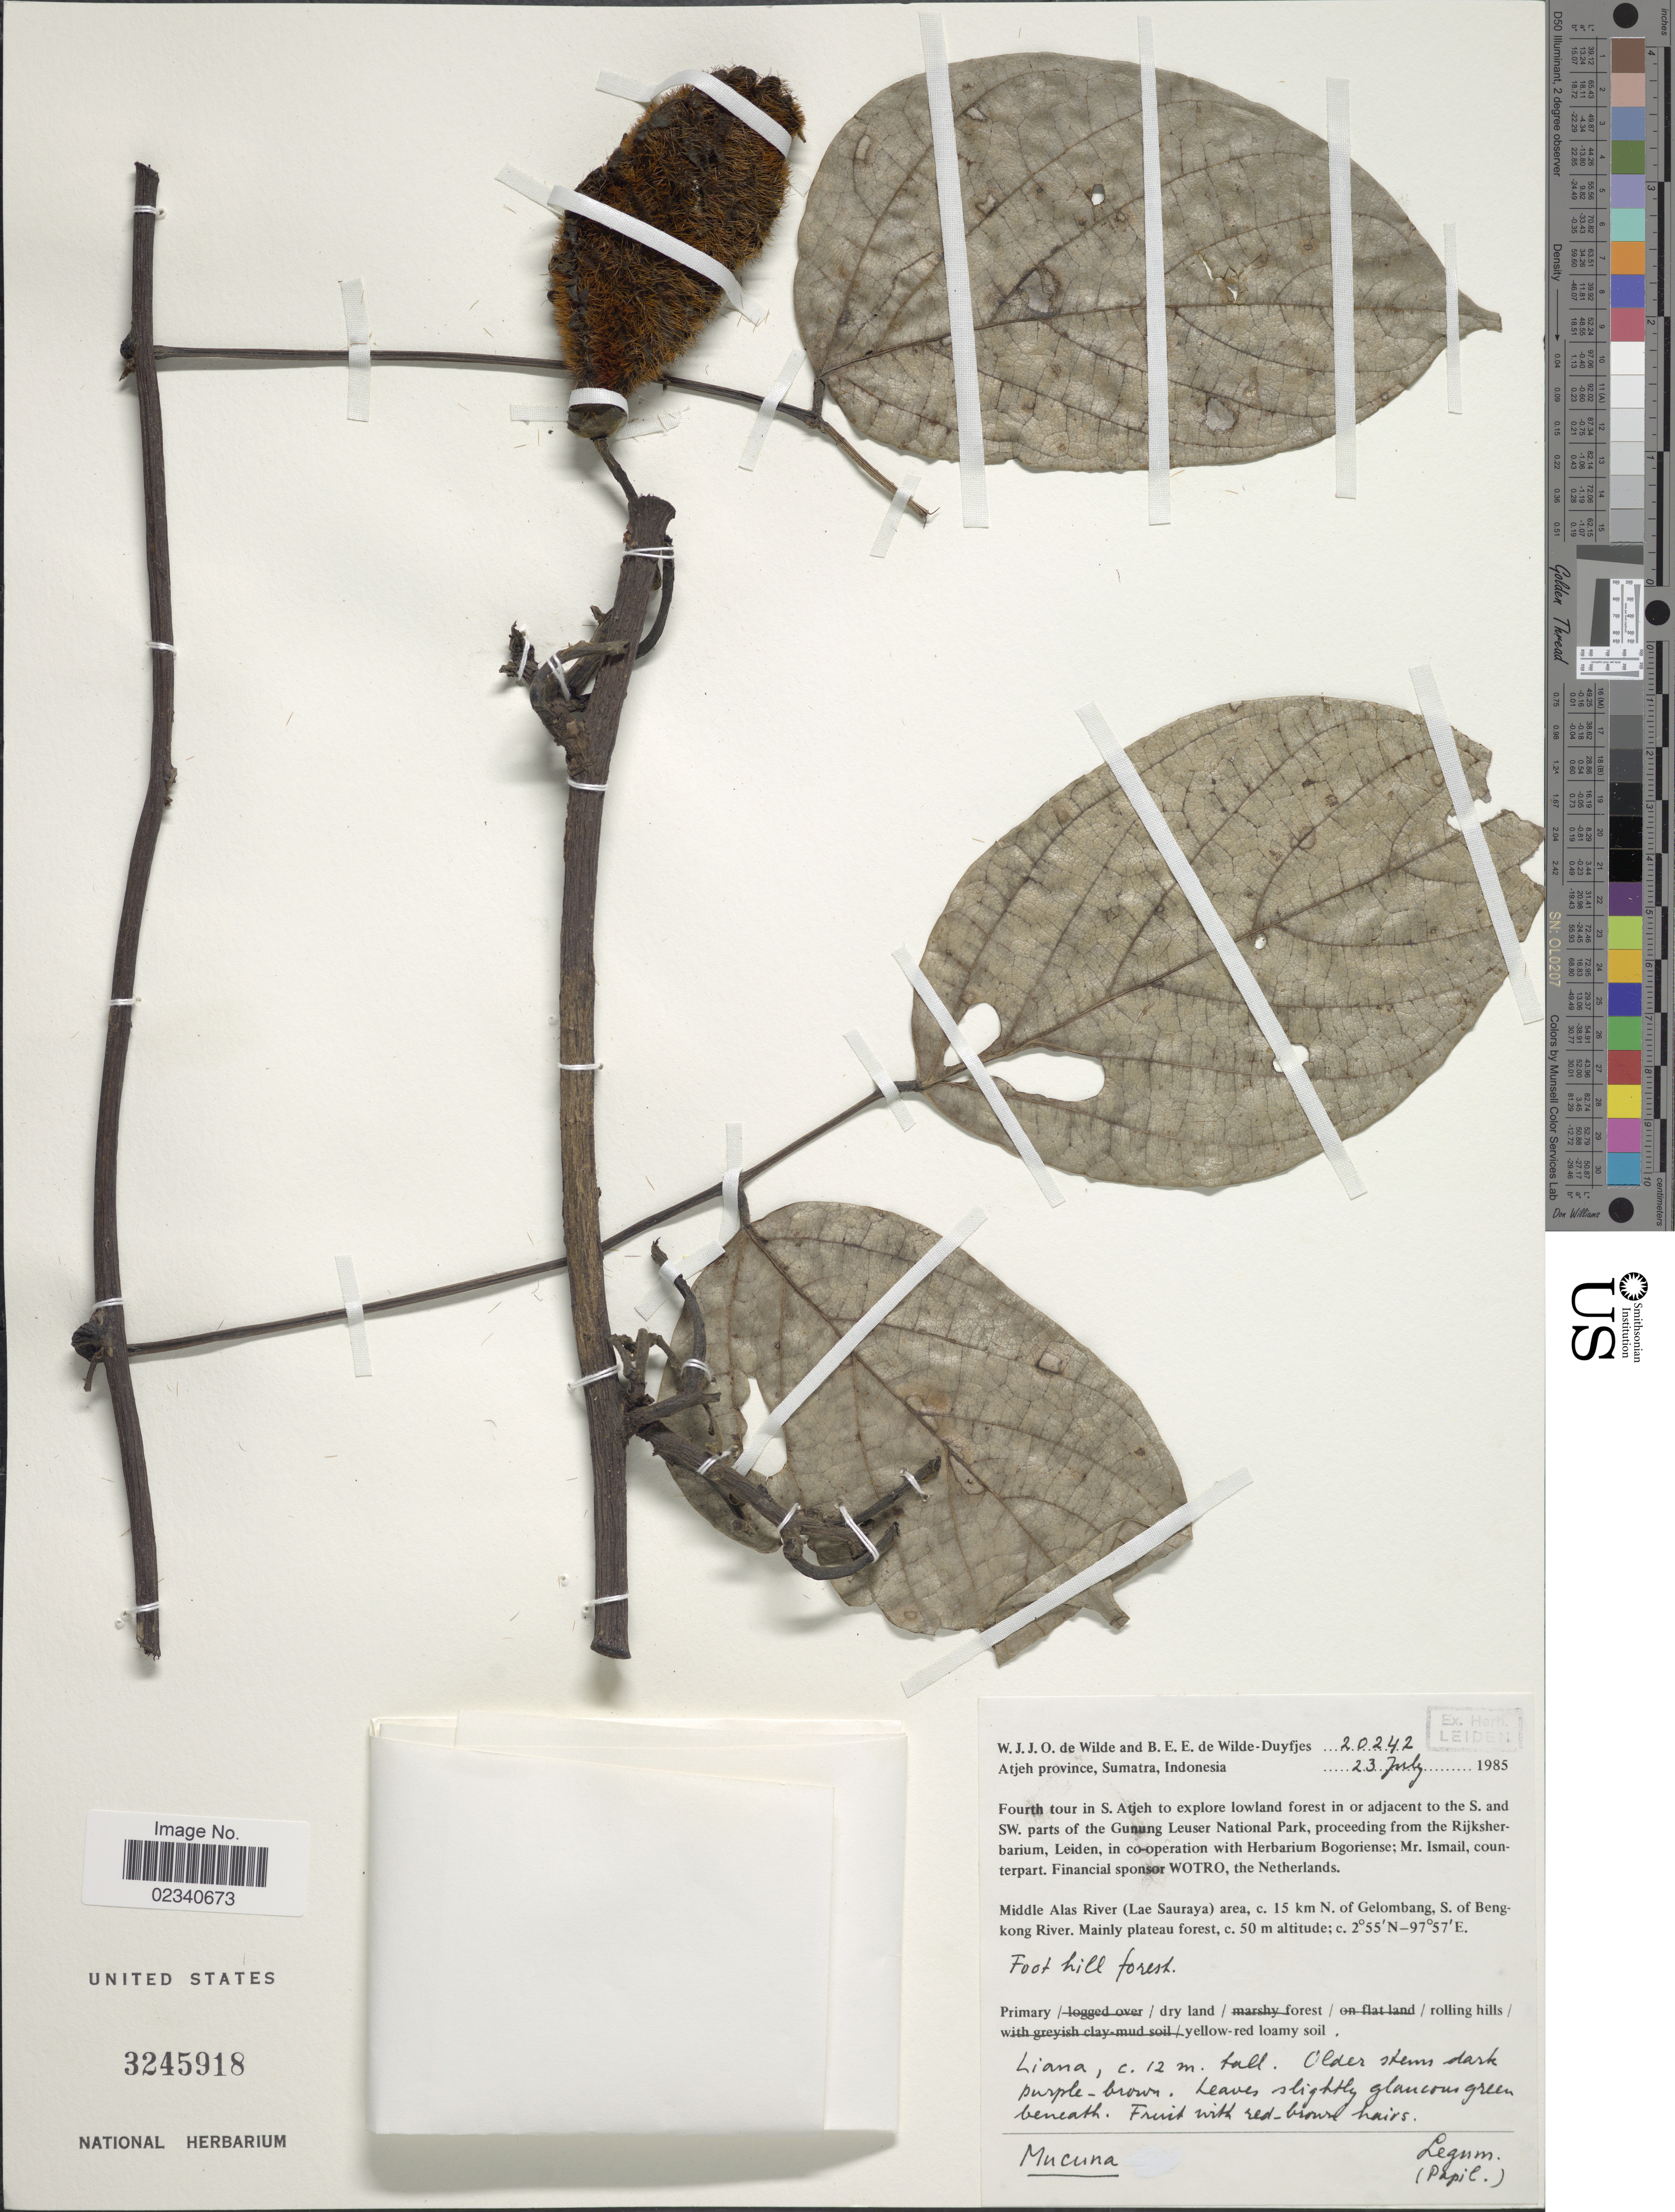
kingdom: Plantae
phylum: Tracheophyta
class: Magnoliopsida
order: Fabales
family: Fabaceae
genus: Mucuna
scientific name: Mucuna sp.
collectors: W. J. de Wilde & B. E. de Wilde-Duyfjes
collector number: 20242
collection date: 1985-07-23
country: Indonesia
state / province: Sumatra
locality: Atjeh Province. S. Atjeh, in or adjacent to the S. and SW. parts of the Gunung Leuser National Park. Kloët nature reserve, MIddle Alas Rivere (Lae Sauraya) area, c. 15 km N. of Gelombang, S. of Bengkong River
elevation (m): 50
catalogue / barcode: US 3245918